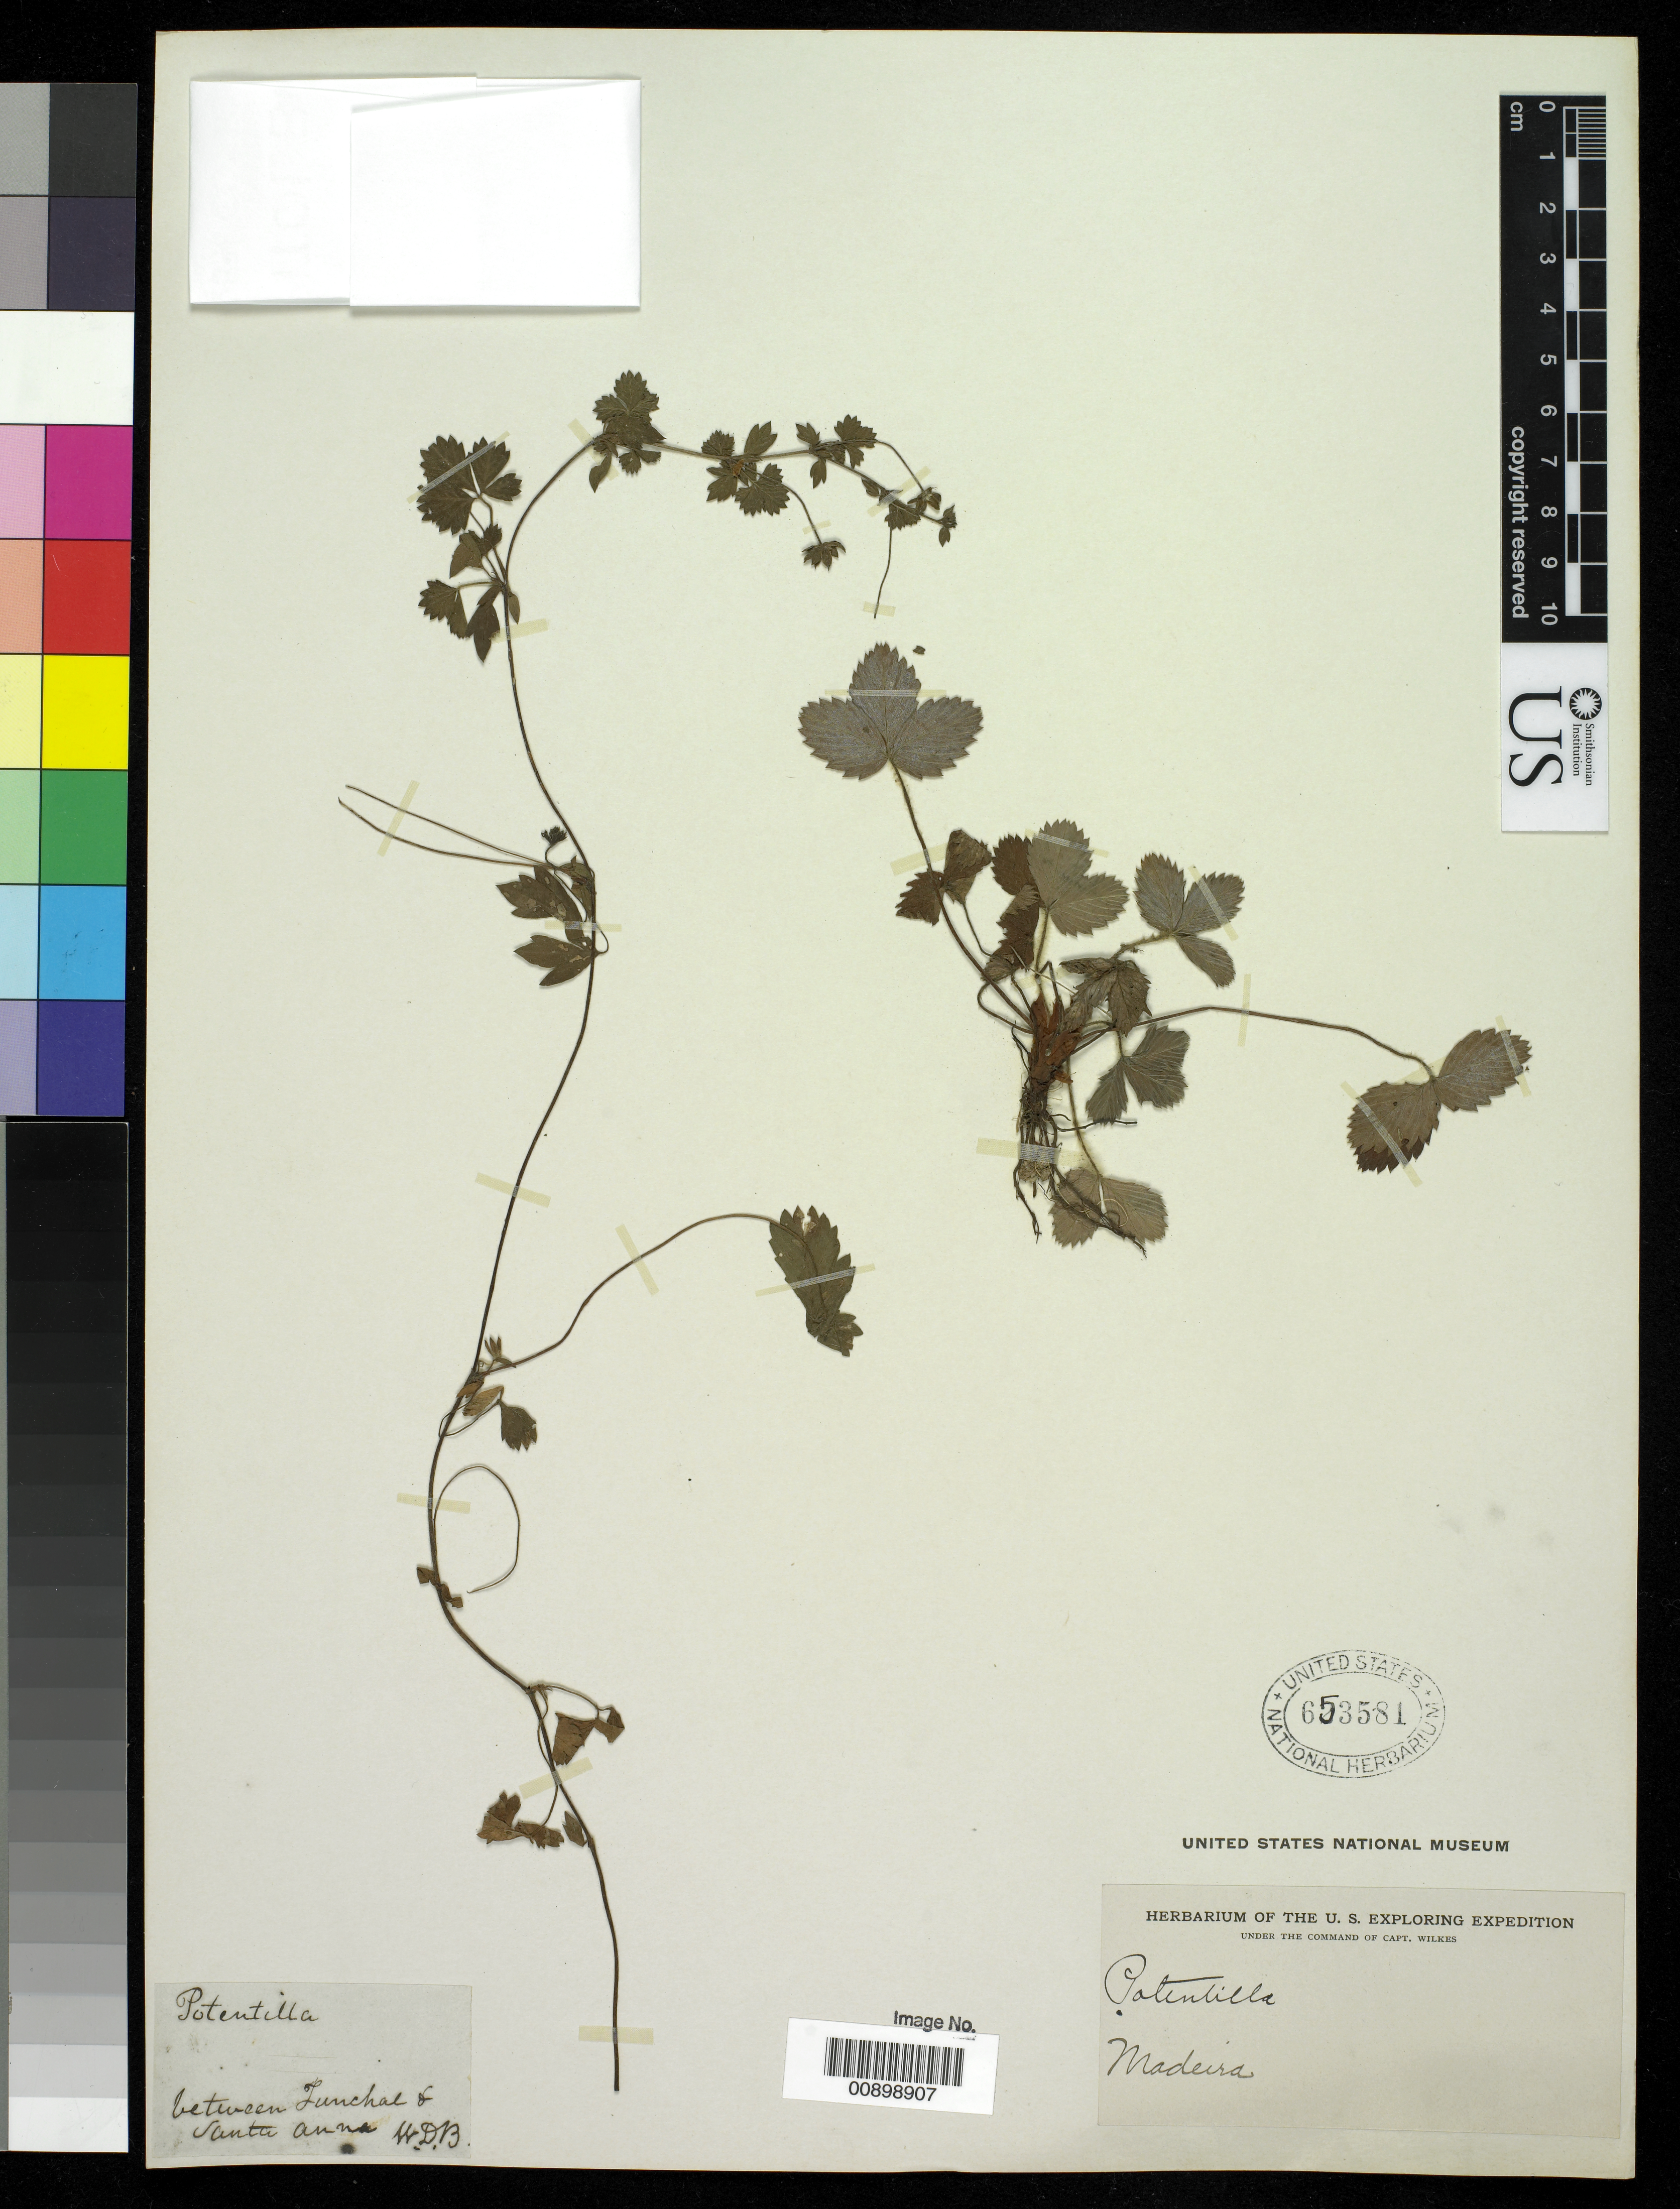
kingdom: Plantae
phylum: Tracheophyta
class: Magnoliopsida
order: Rosales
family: Rosaceae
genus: Potentilla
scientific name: Potentilla sp.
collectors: Wilkes Explor. Exped.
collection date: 1838/1842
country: Portugal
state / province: Madeira (Aut. Reg.)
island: Madeira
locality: between Funchal and Santa Anna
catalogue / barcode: US 653581